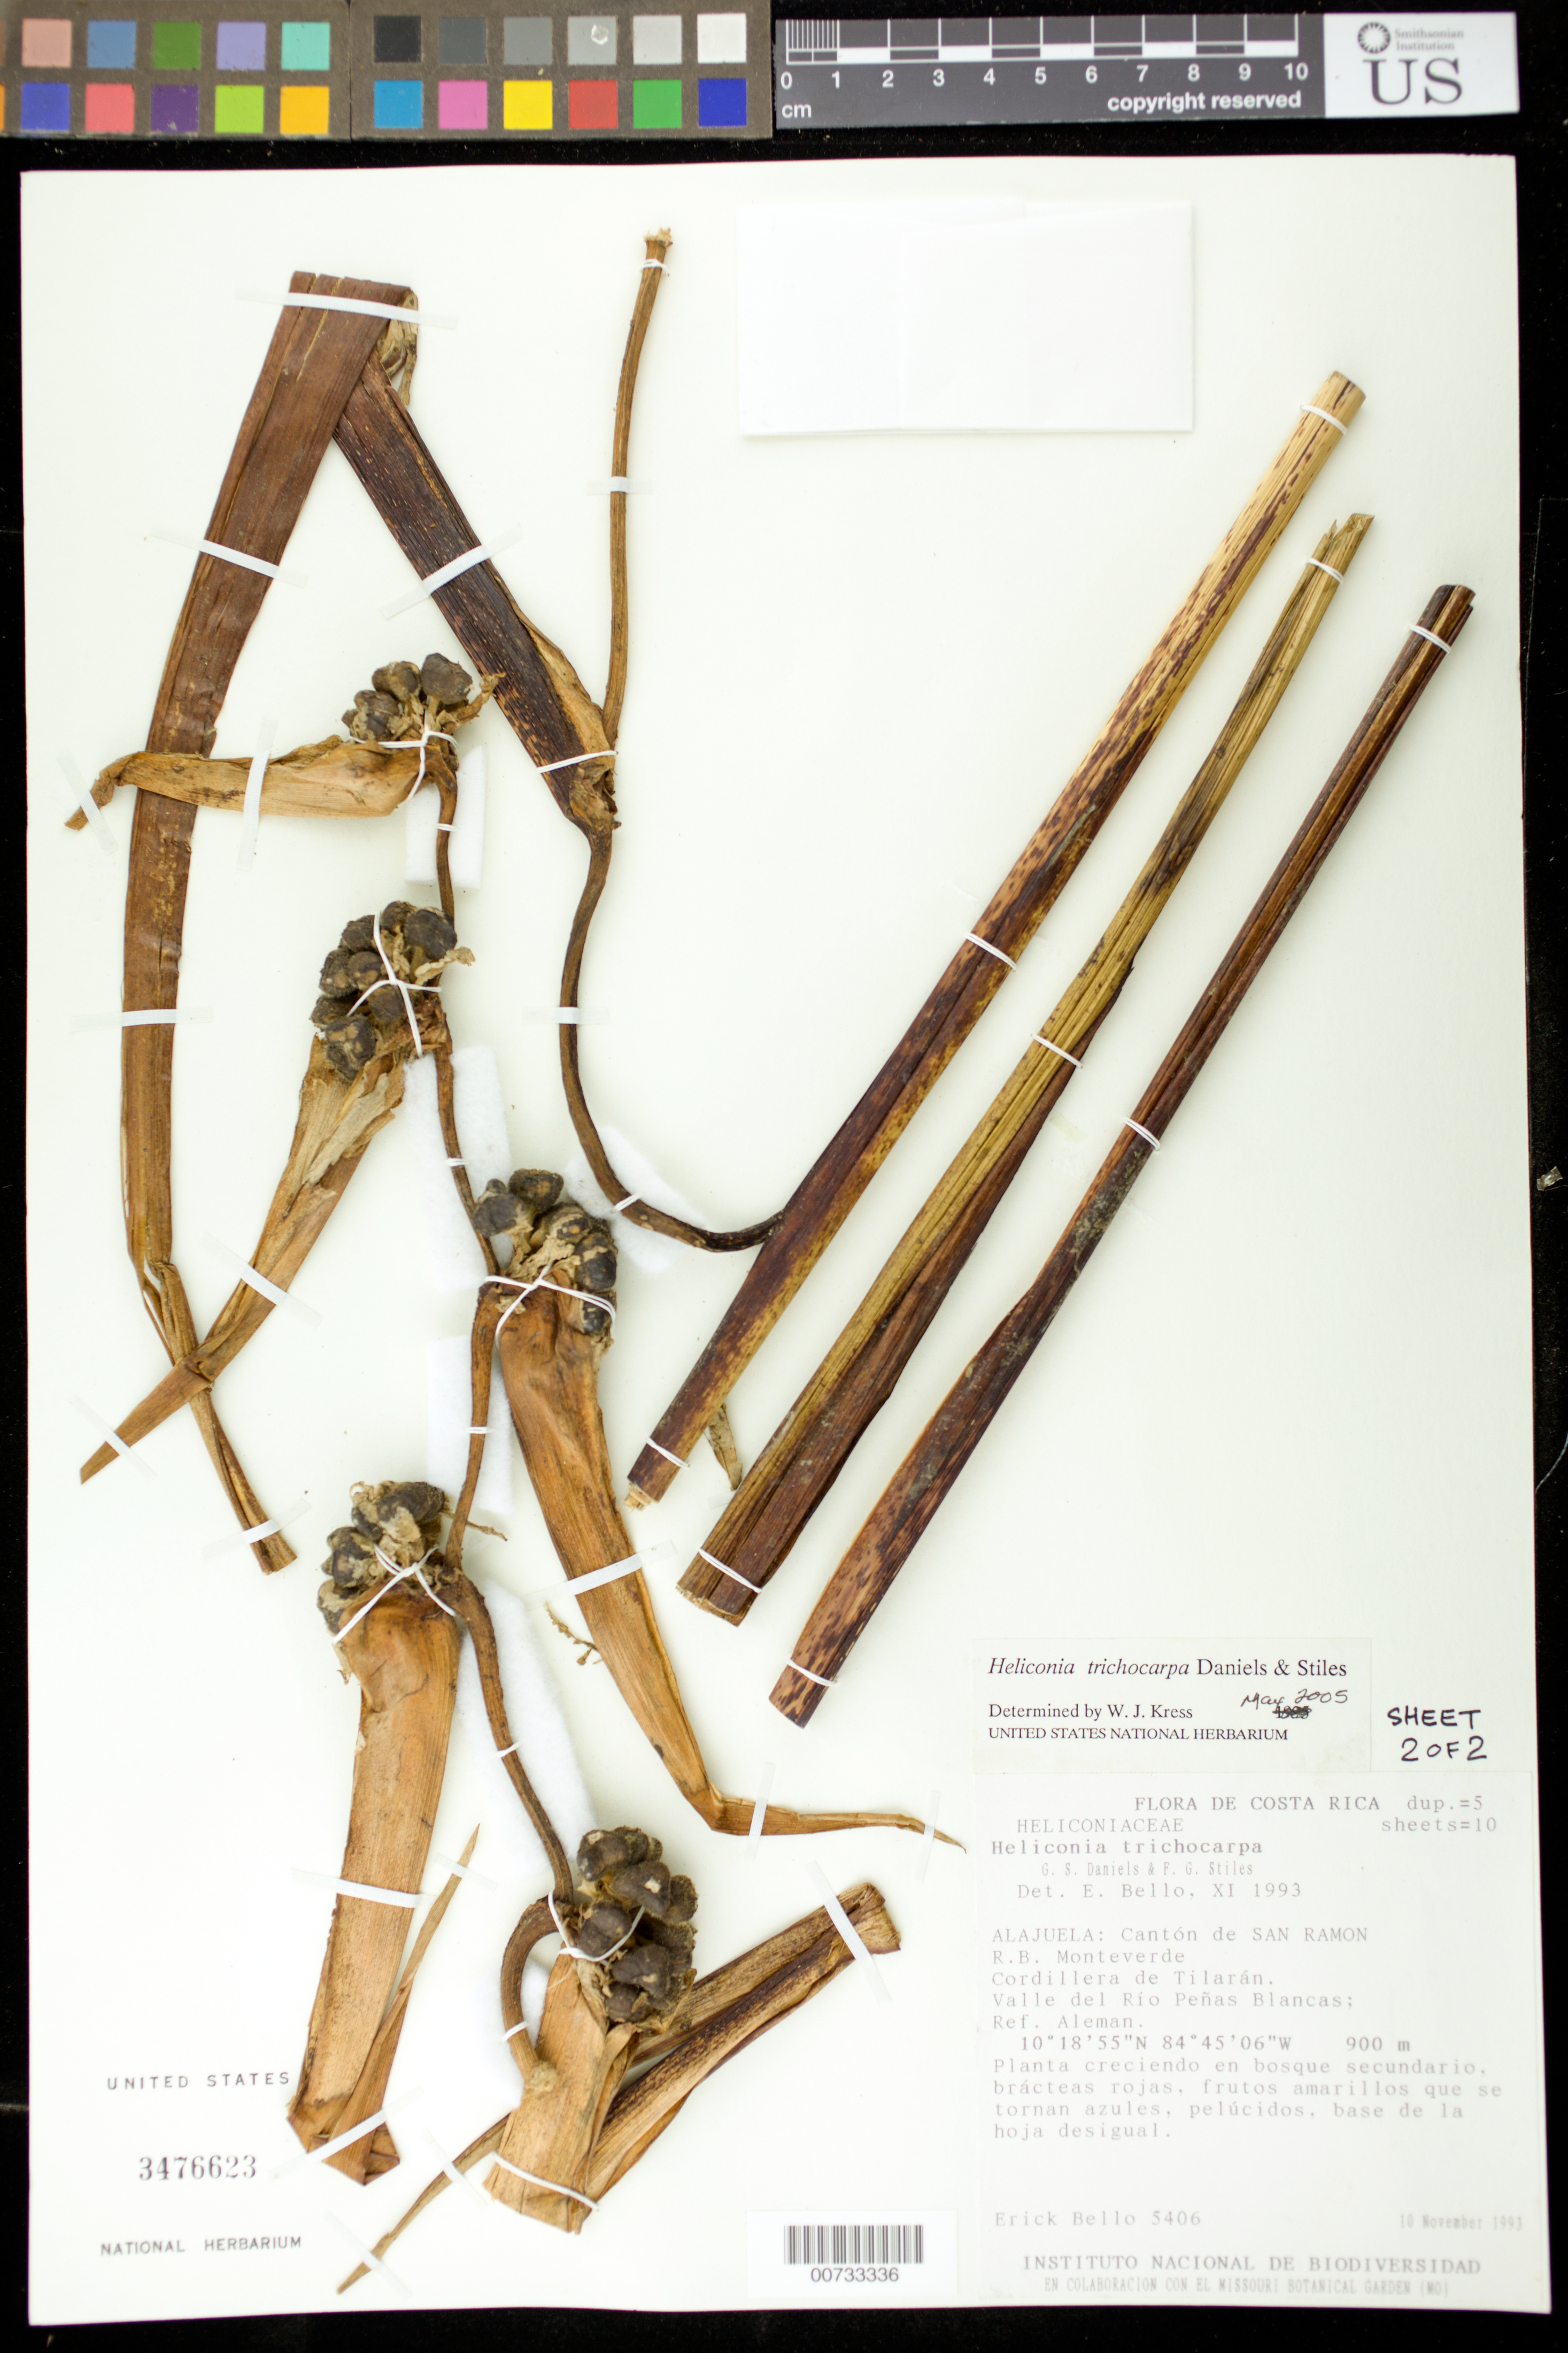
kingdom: Plantae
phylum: Tracheophyta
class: Liliopsida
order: Zingiberales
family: Heliconiaceae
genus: Heliconia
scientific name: Heliconia trichocarpa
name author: G.S. Daniels & F.G. Stiles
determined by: Kress, W. J., (US), Smithsonian Institution - National Museum of Natural History (UNITED STATES)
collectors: E. Bello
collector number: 5406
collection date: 1993-11-10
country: Costa Rica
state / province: Alajuela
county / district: San Ramon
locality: R.B. Monteverde, Cordillera de Tilaran, Valle de Rio Penas Blancas.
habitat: Creciendo en bosque secundario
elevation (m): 900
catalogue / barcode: US 3476623